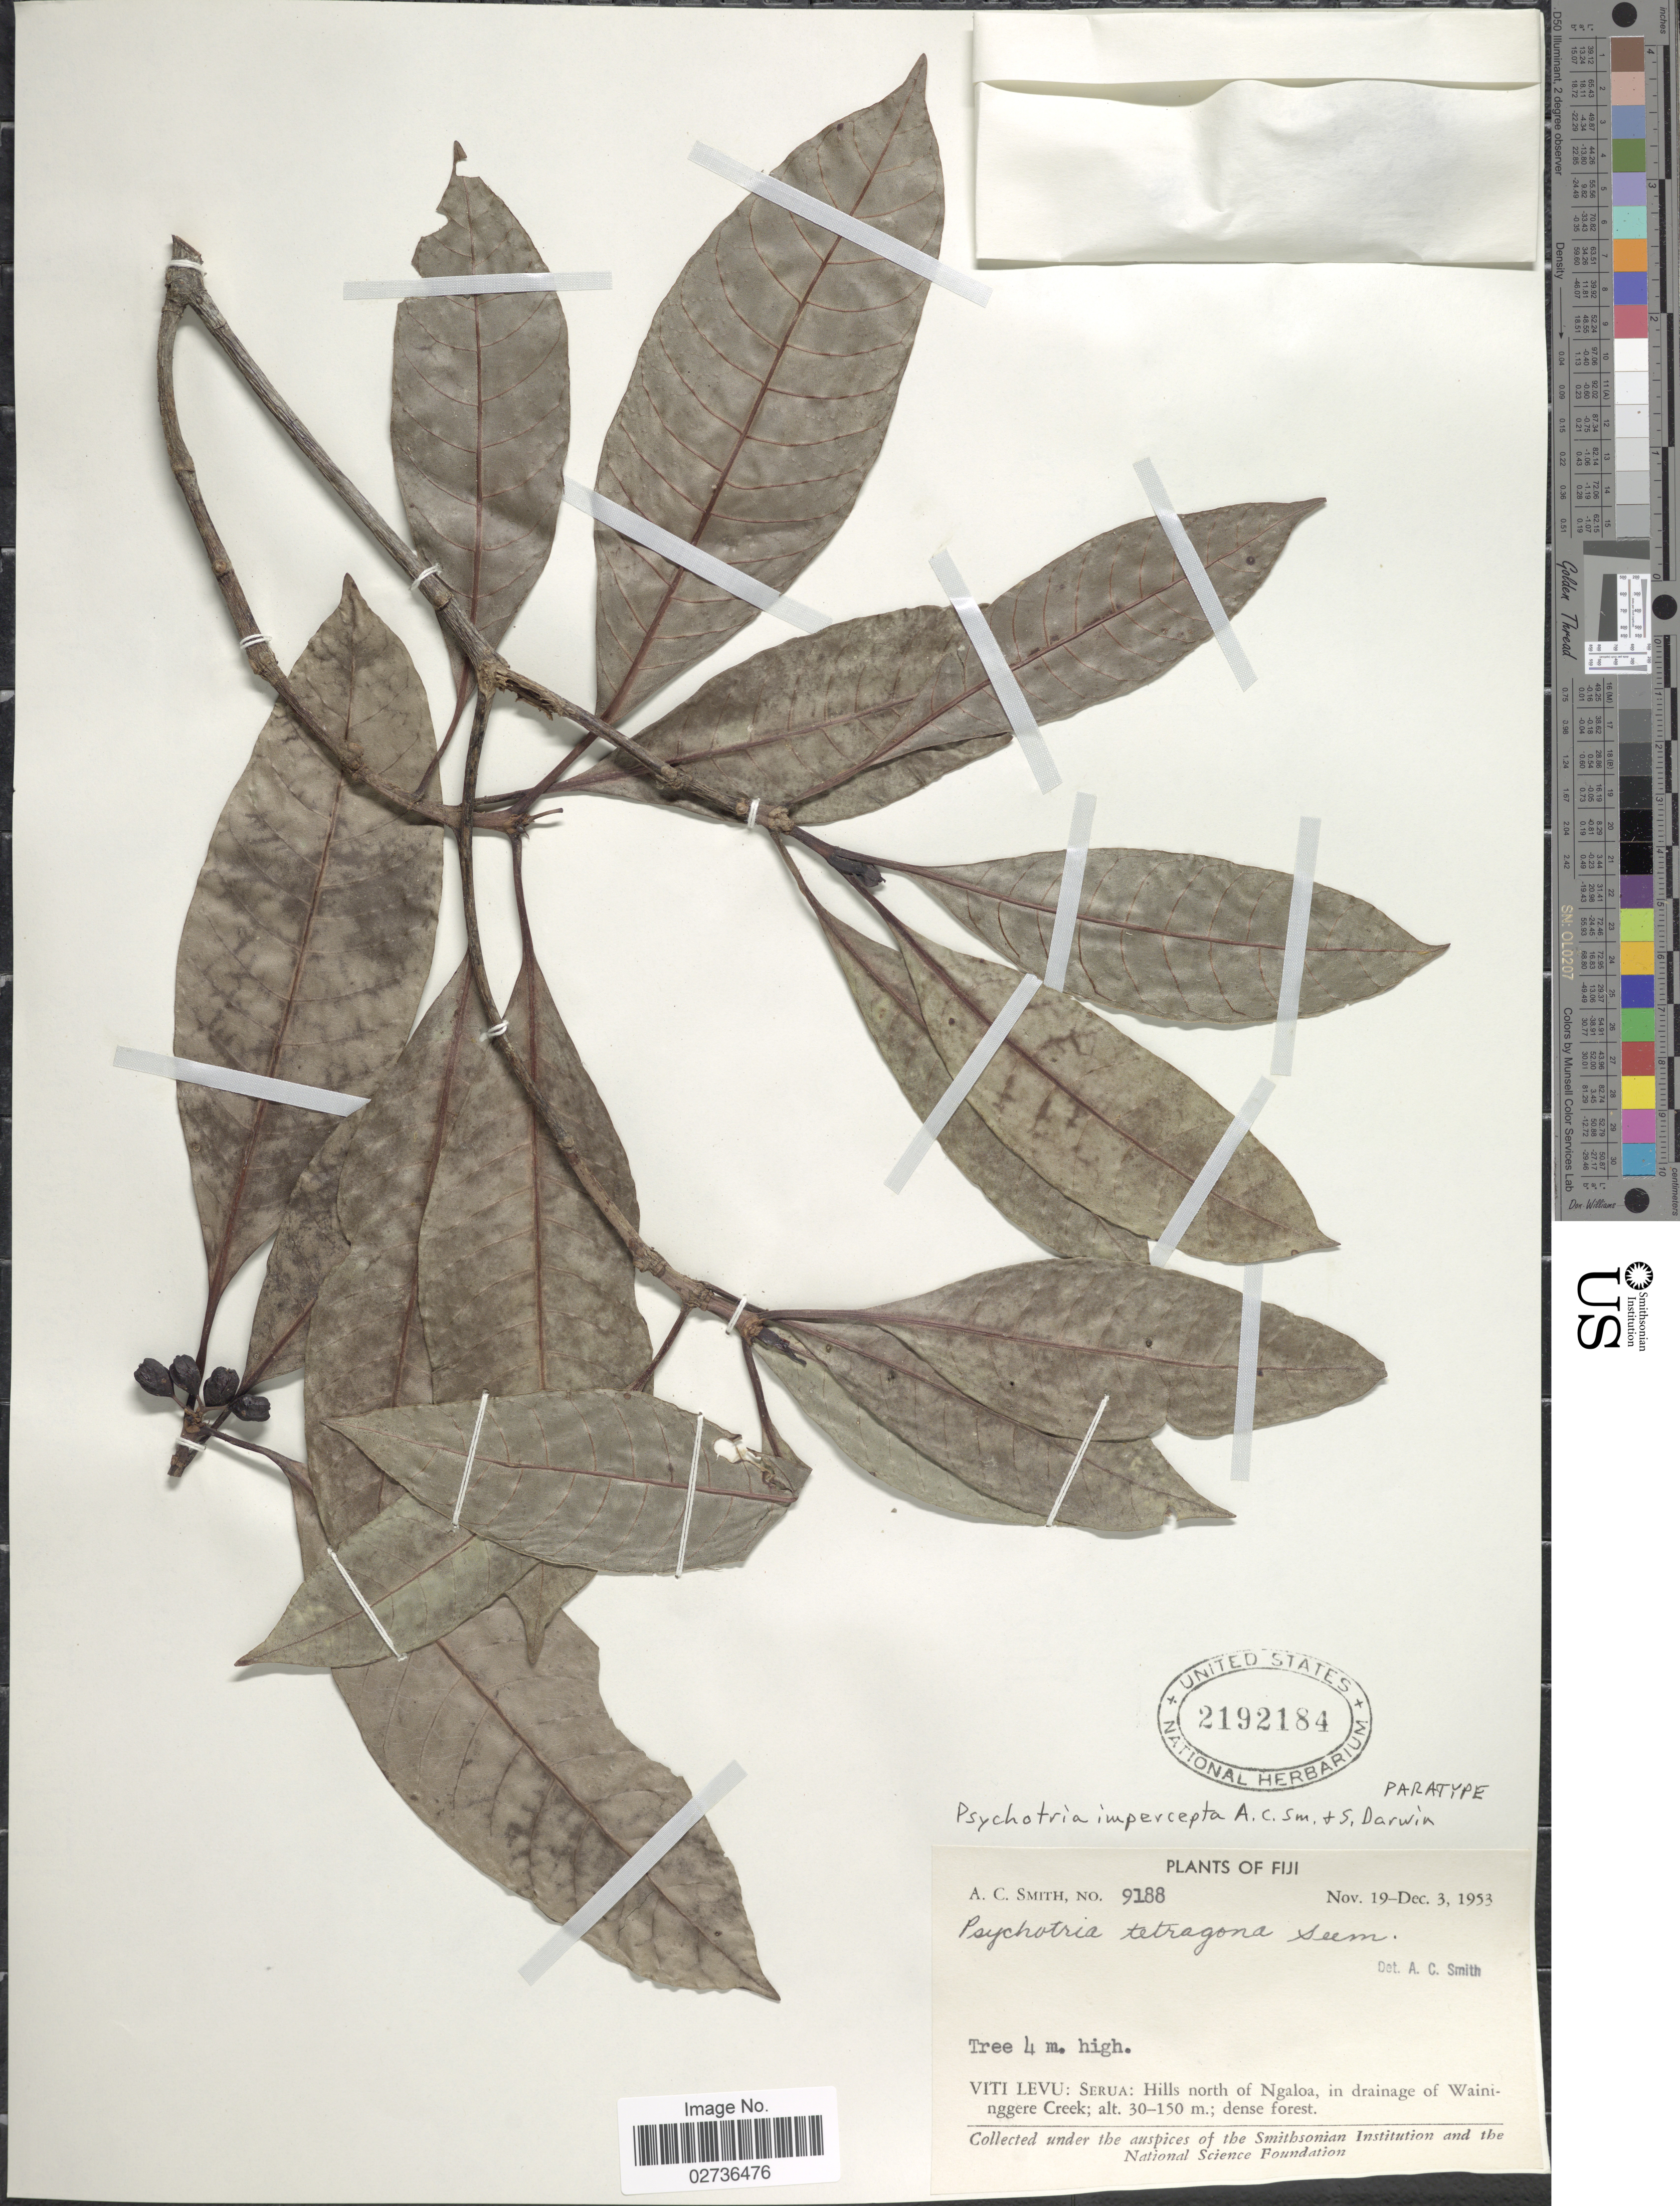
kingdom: Plantae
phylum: Tracheophyta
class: Magnoliopsida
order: Gentianales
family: Rubiaceae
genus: Psychotria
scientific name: Psychotria impercepta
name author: A.C. Sm. & S.P. Darwin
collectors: A. C. Smith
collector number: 9188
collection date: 1953-11-19/1953-12-03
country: Fiji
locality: Viti Levu: Serua: Hills north of Ngaloa, in drainage of Waininggere Creek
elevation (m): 30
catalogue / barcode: US 2192184